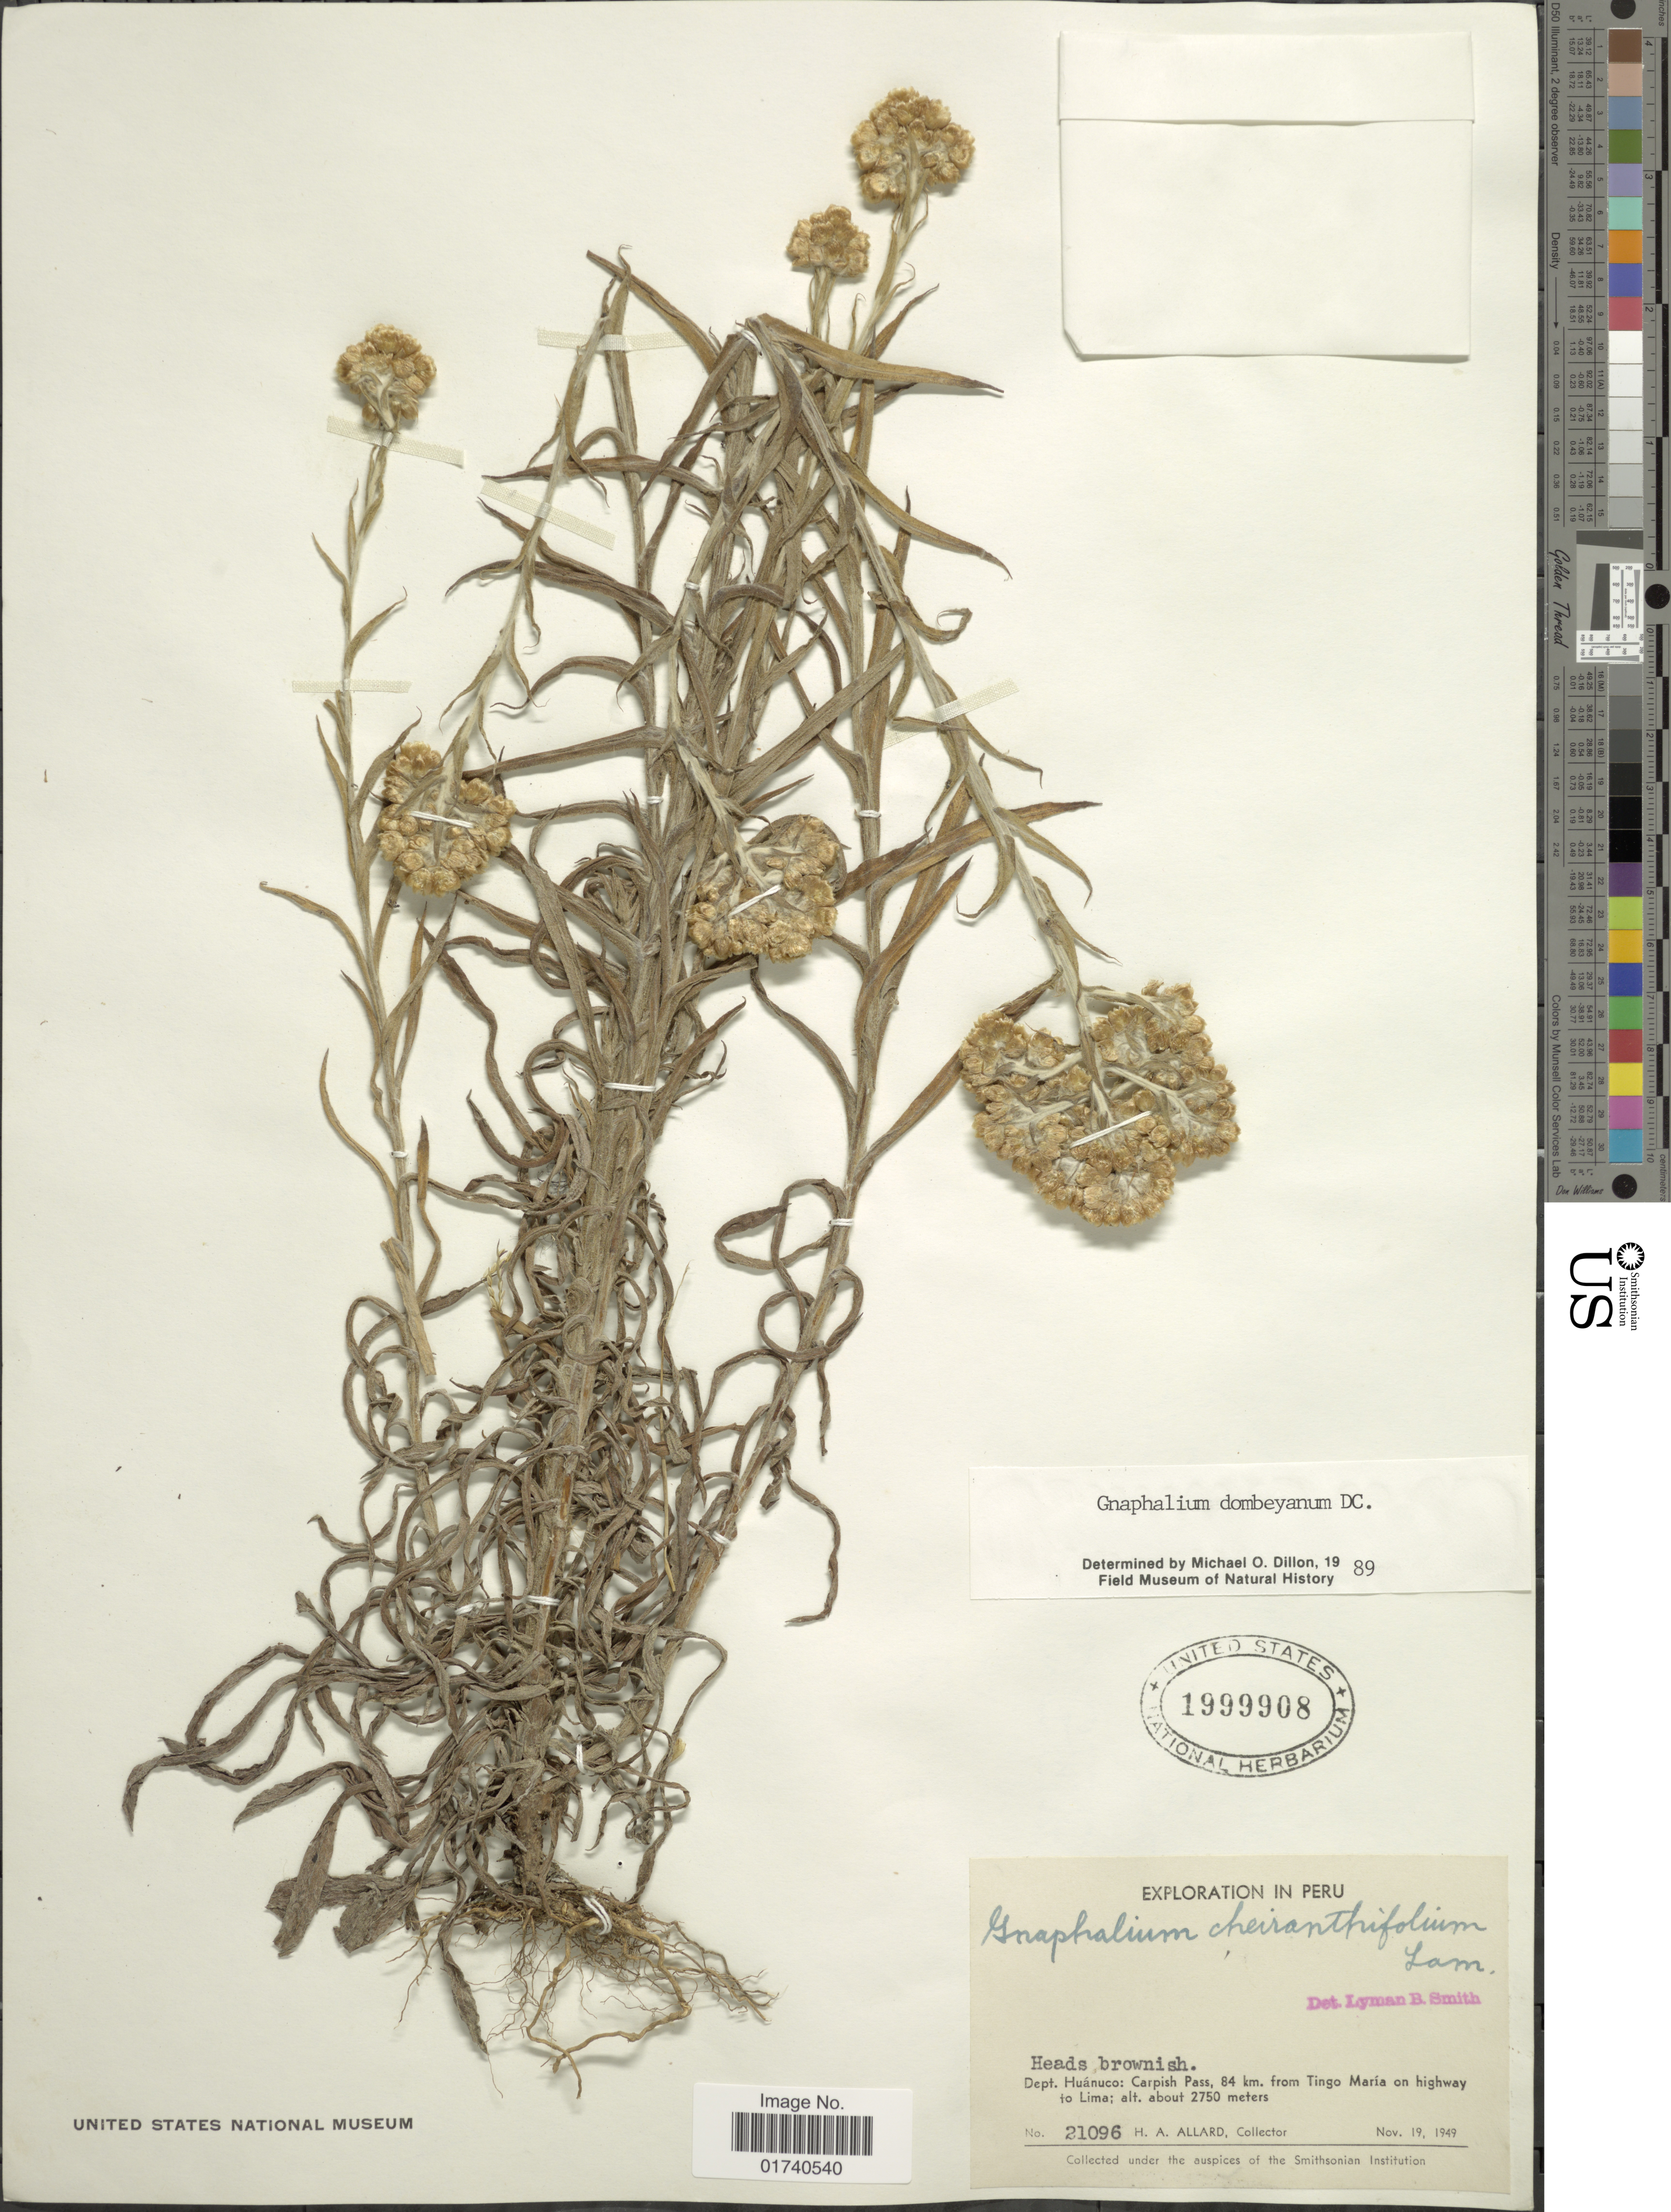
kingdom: Plantae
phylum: Tracheophyta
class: Magnoliopsida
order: Asterales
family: Asteraceae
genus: Pseudognaphalium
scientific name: Pseudognaphalium dombeyanum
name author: (DC.) Anderb.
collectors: H. A. Allard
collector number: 21096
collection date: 1949-11-19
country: Peru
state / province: Huánuco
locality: Dept. Huanuco: Carpisg Pass, 84 km. from Tingo Maria on highway to Lima.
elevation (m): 2750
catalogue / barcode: US 1999908